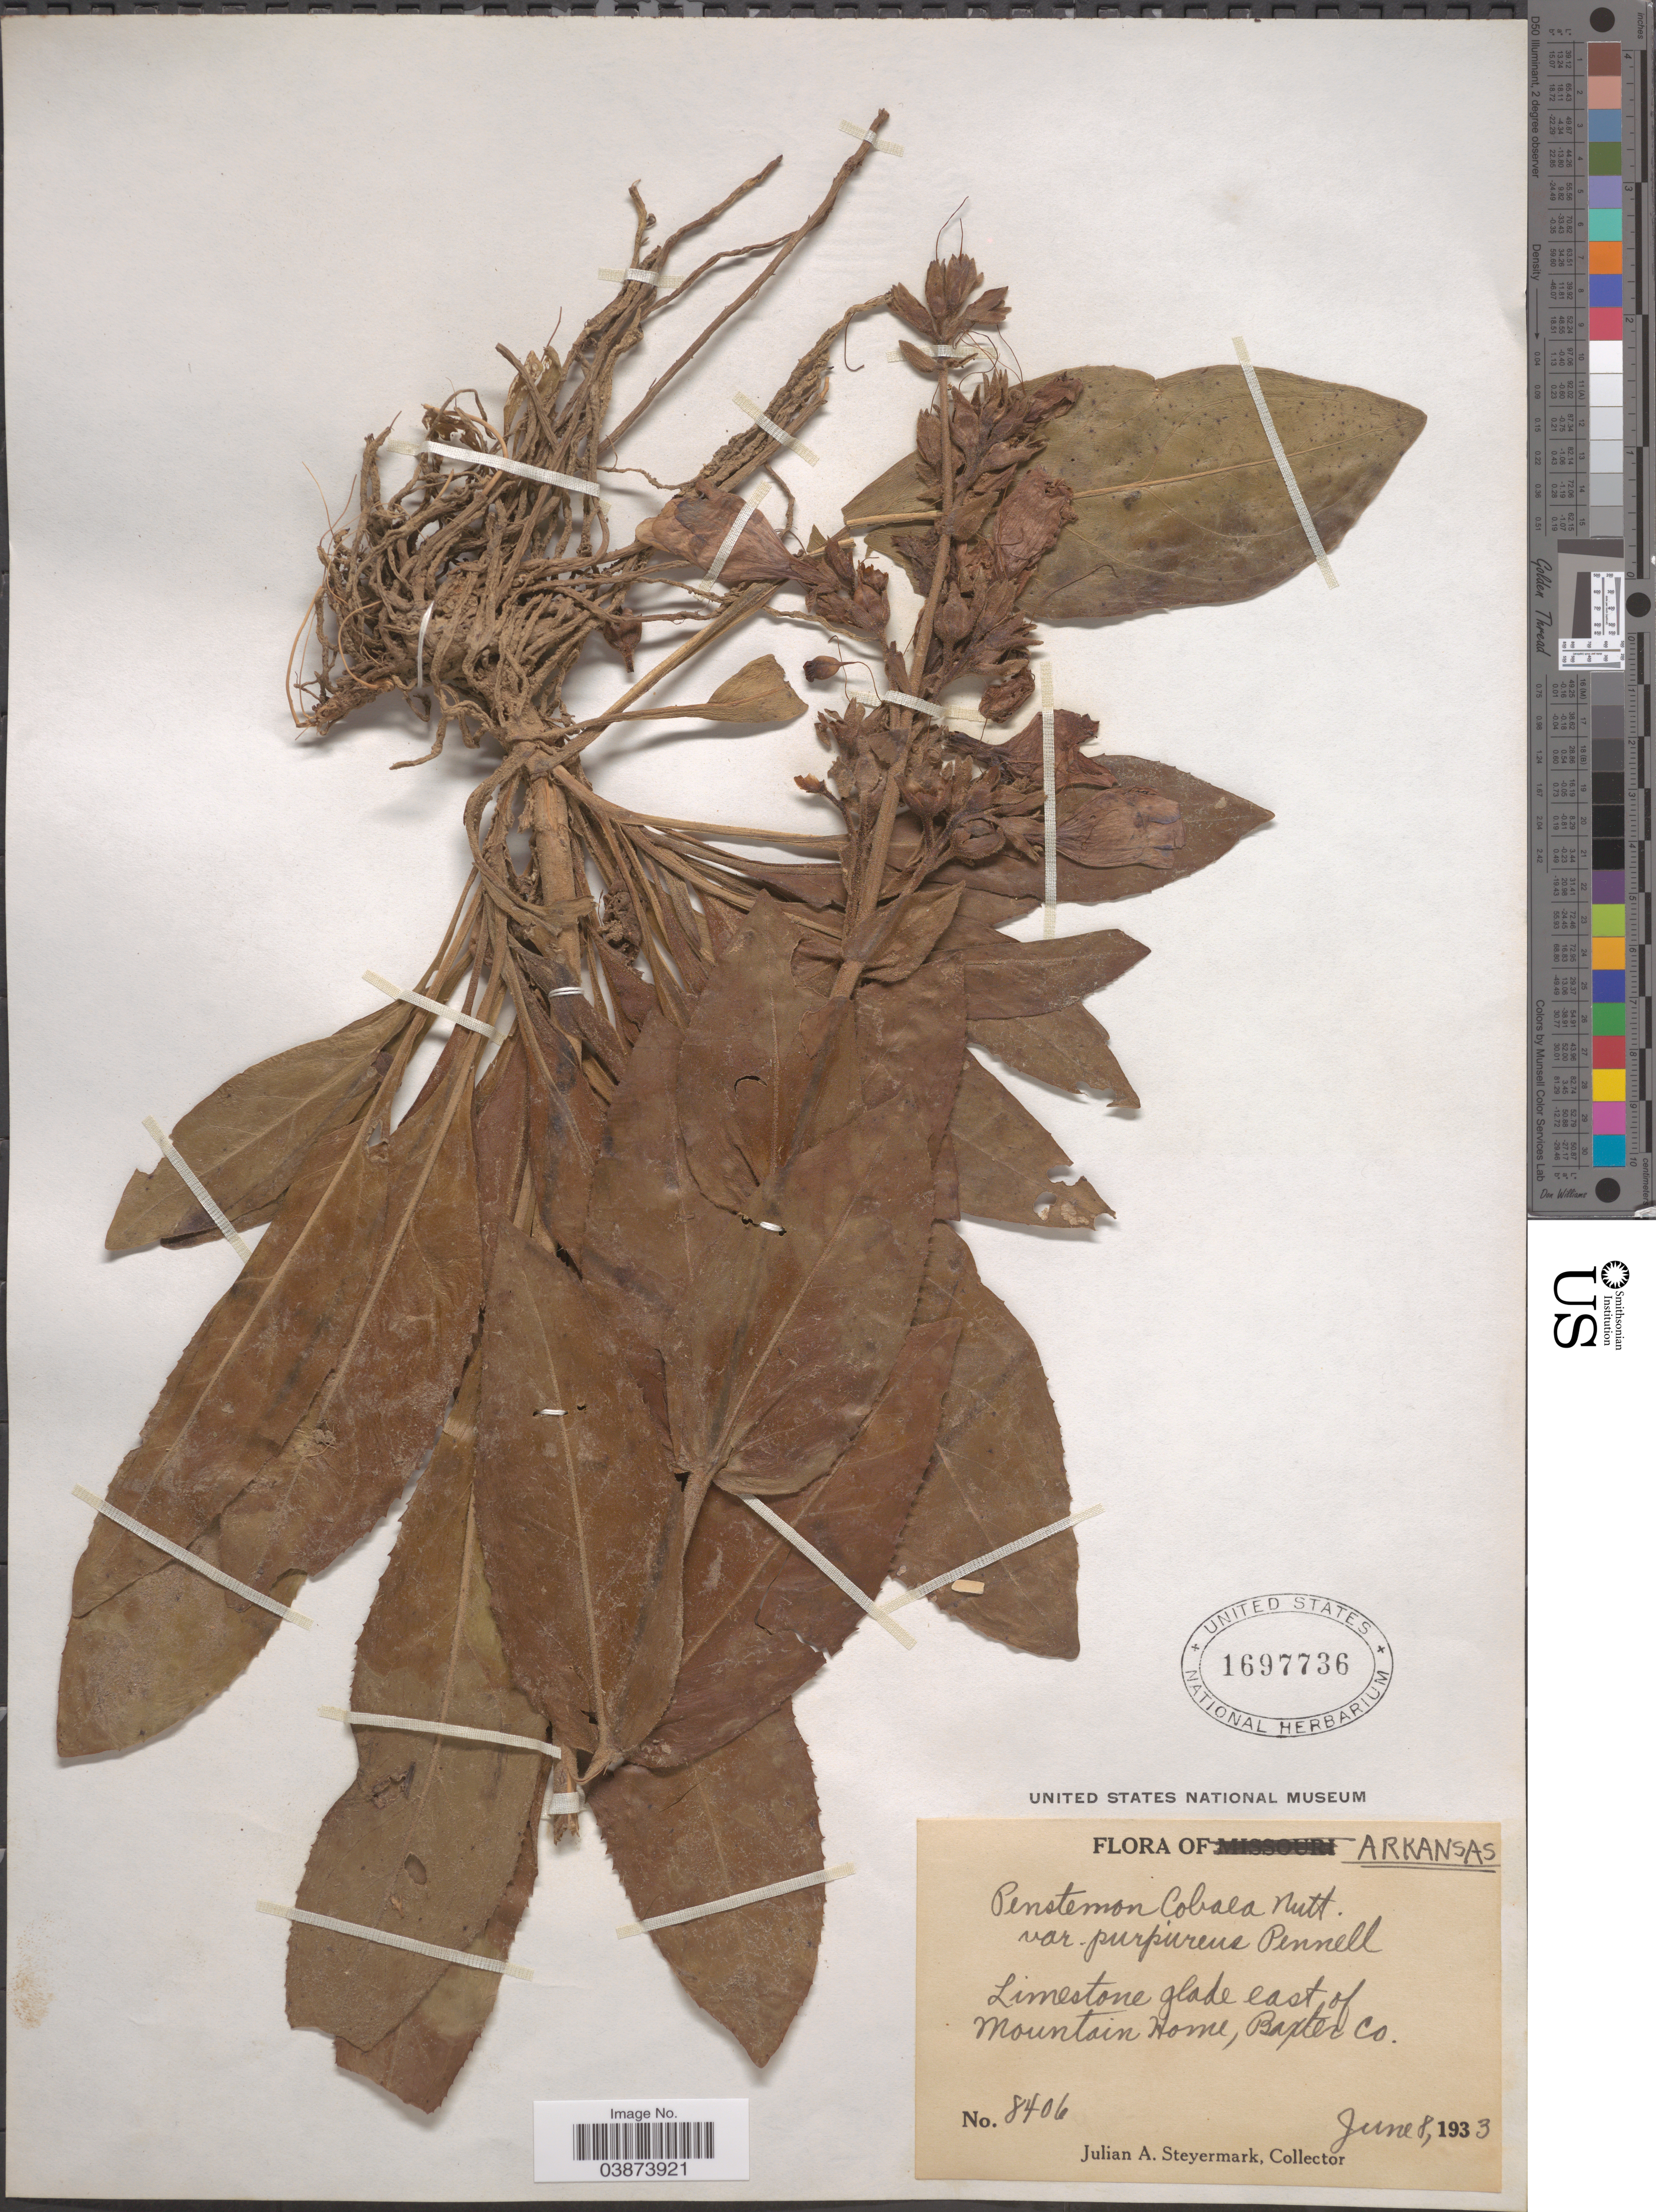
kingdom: Plantae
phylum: Tracheophyta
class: Magnoliopsida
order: Lamiales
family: Plantaginaceae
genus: Penstemon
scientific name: Penstemon cobaea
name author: (Nutt.)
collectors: J. Steyermark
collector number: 8406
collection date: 1933-06-08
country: United States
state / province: Arkansas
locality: Limestone glade east of Mountain Home, Baxter Co.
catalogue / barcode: US 1697736